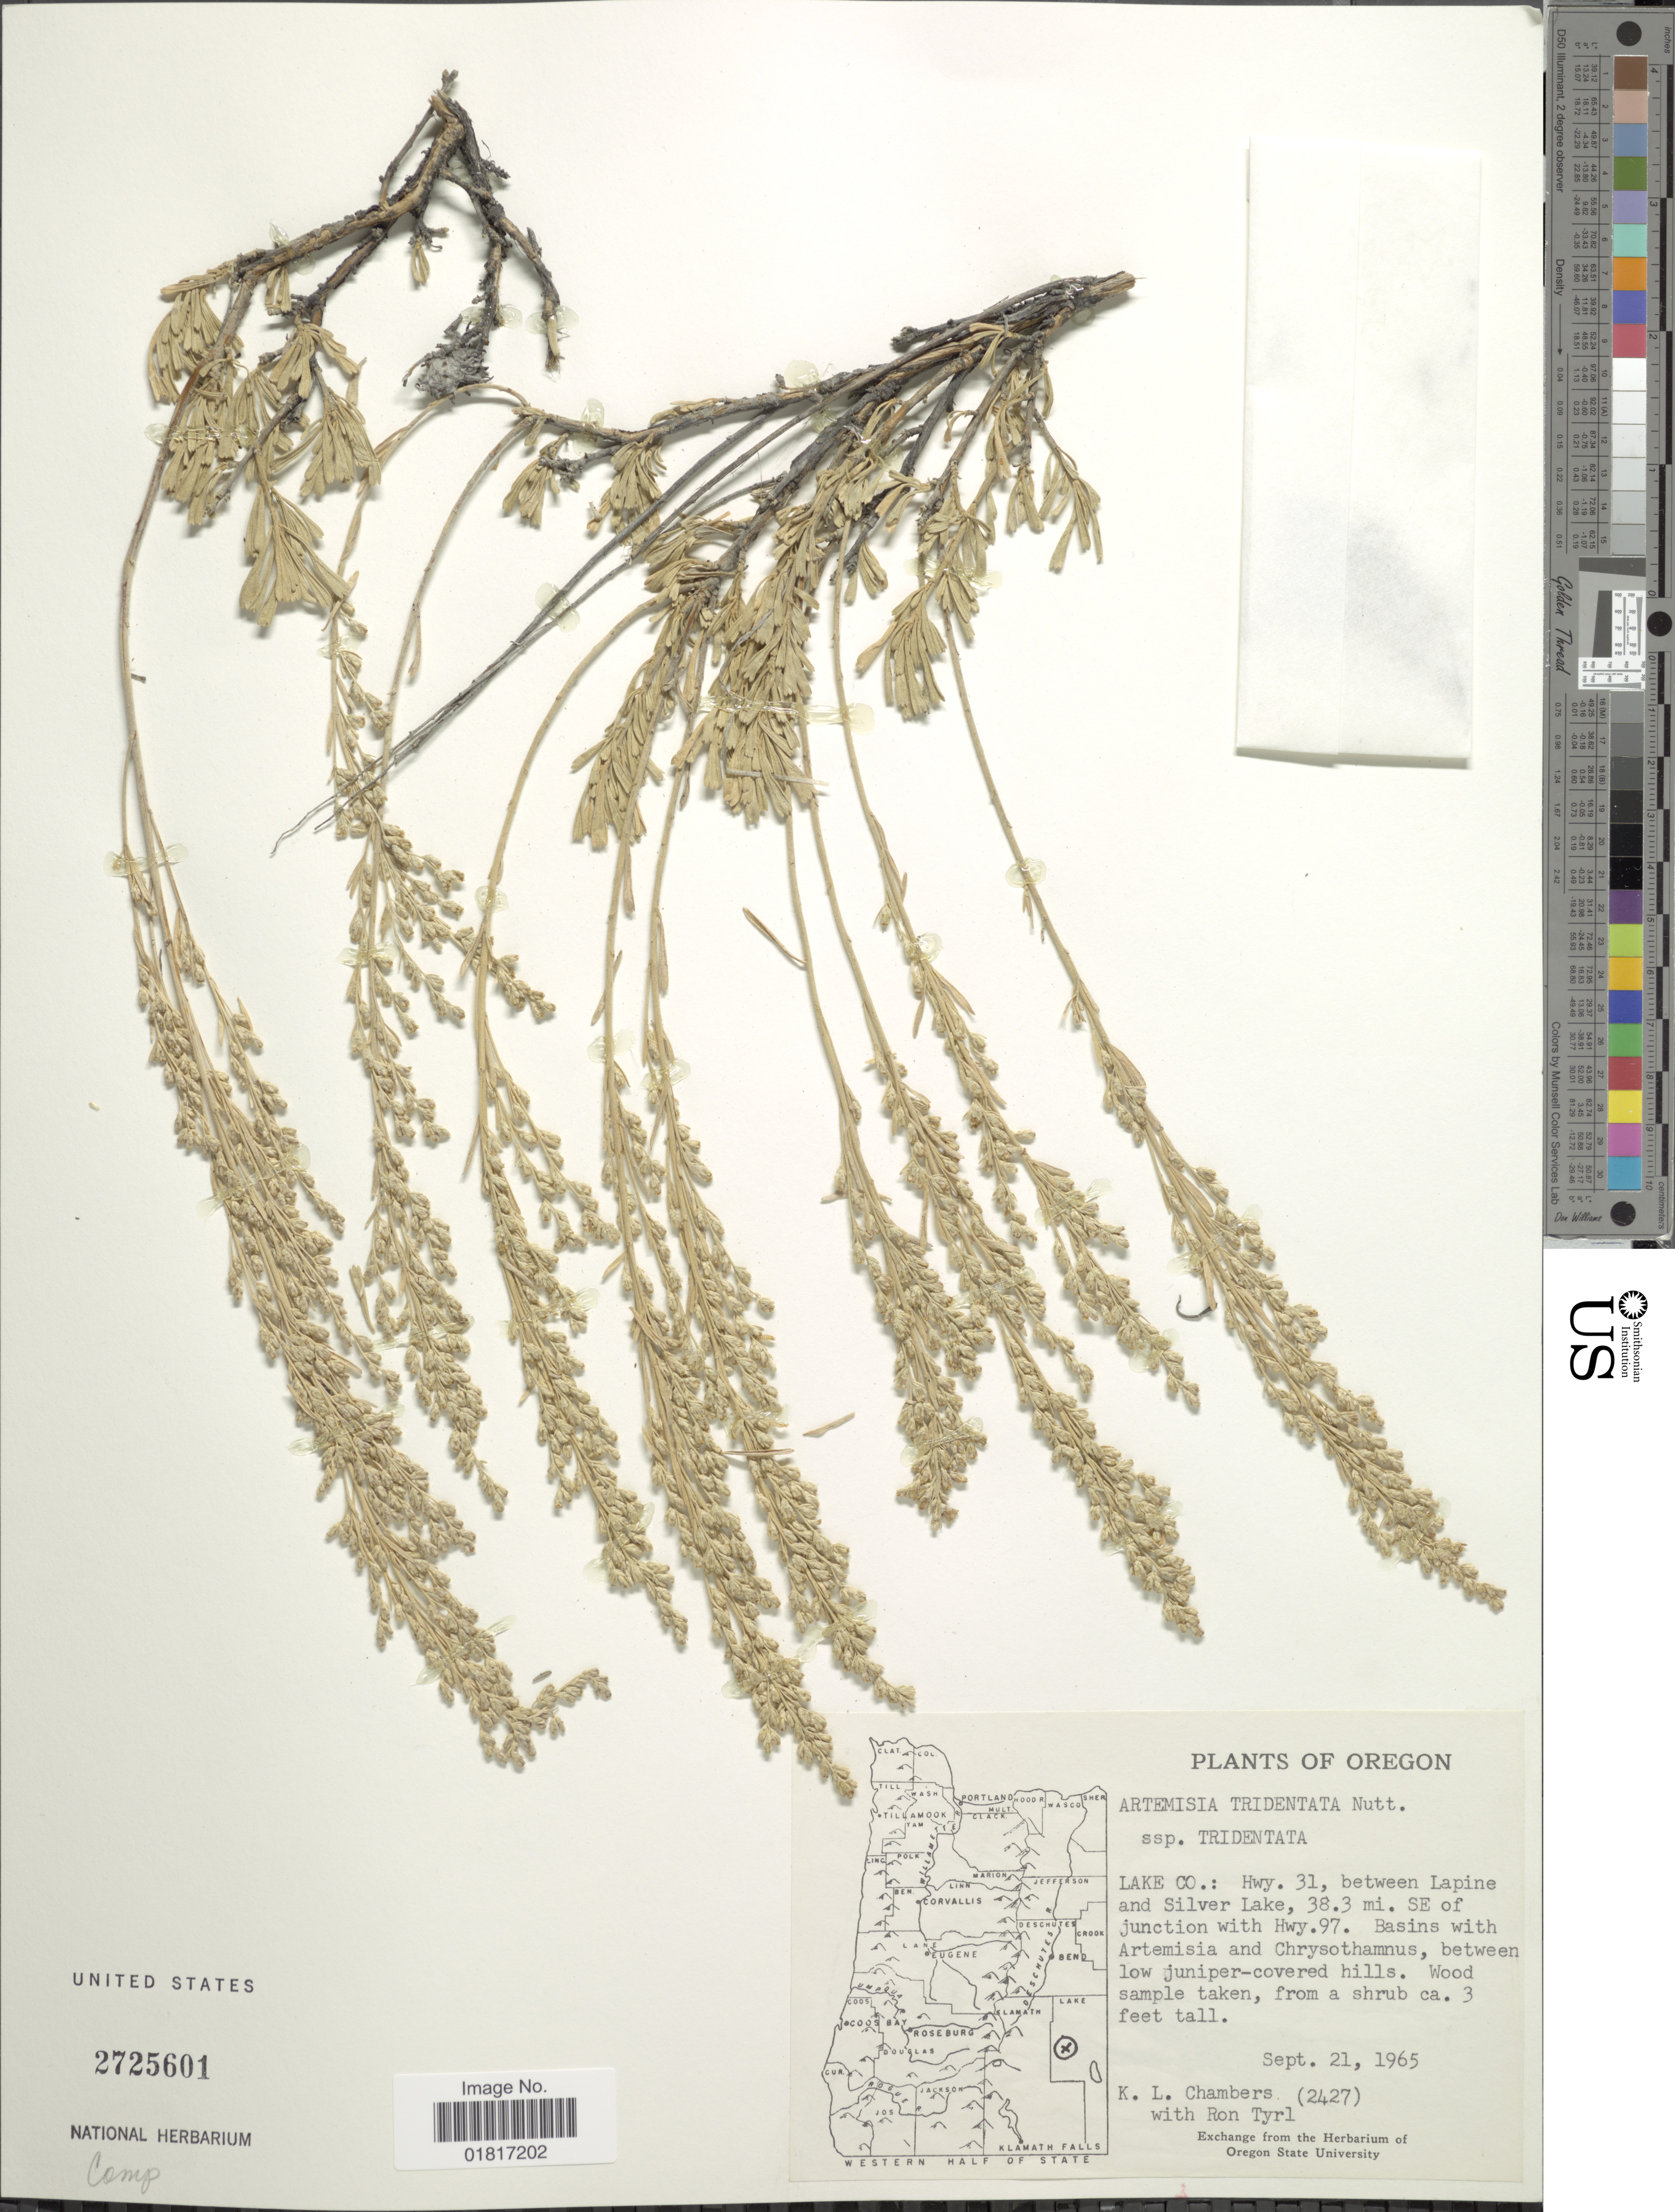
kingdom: Plantae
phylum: Tracheophyta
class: Magnoliopsida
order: Asterales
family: Asteraceae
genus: Artemisia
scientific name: Artemisia tridentata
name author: Nutt.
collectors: K. Chambers & R. Tyrl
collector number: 2427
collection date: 1965-09-21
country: United States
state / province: Oregon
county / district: Lake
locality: Lake Co.: Hwy 31, between Lapine and Silver Lake, 38.3 mi SE of junction with Hwy. 97.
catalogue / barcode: US 2725601